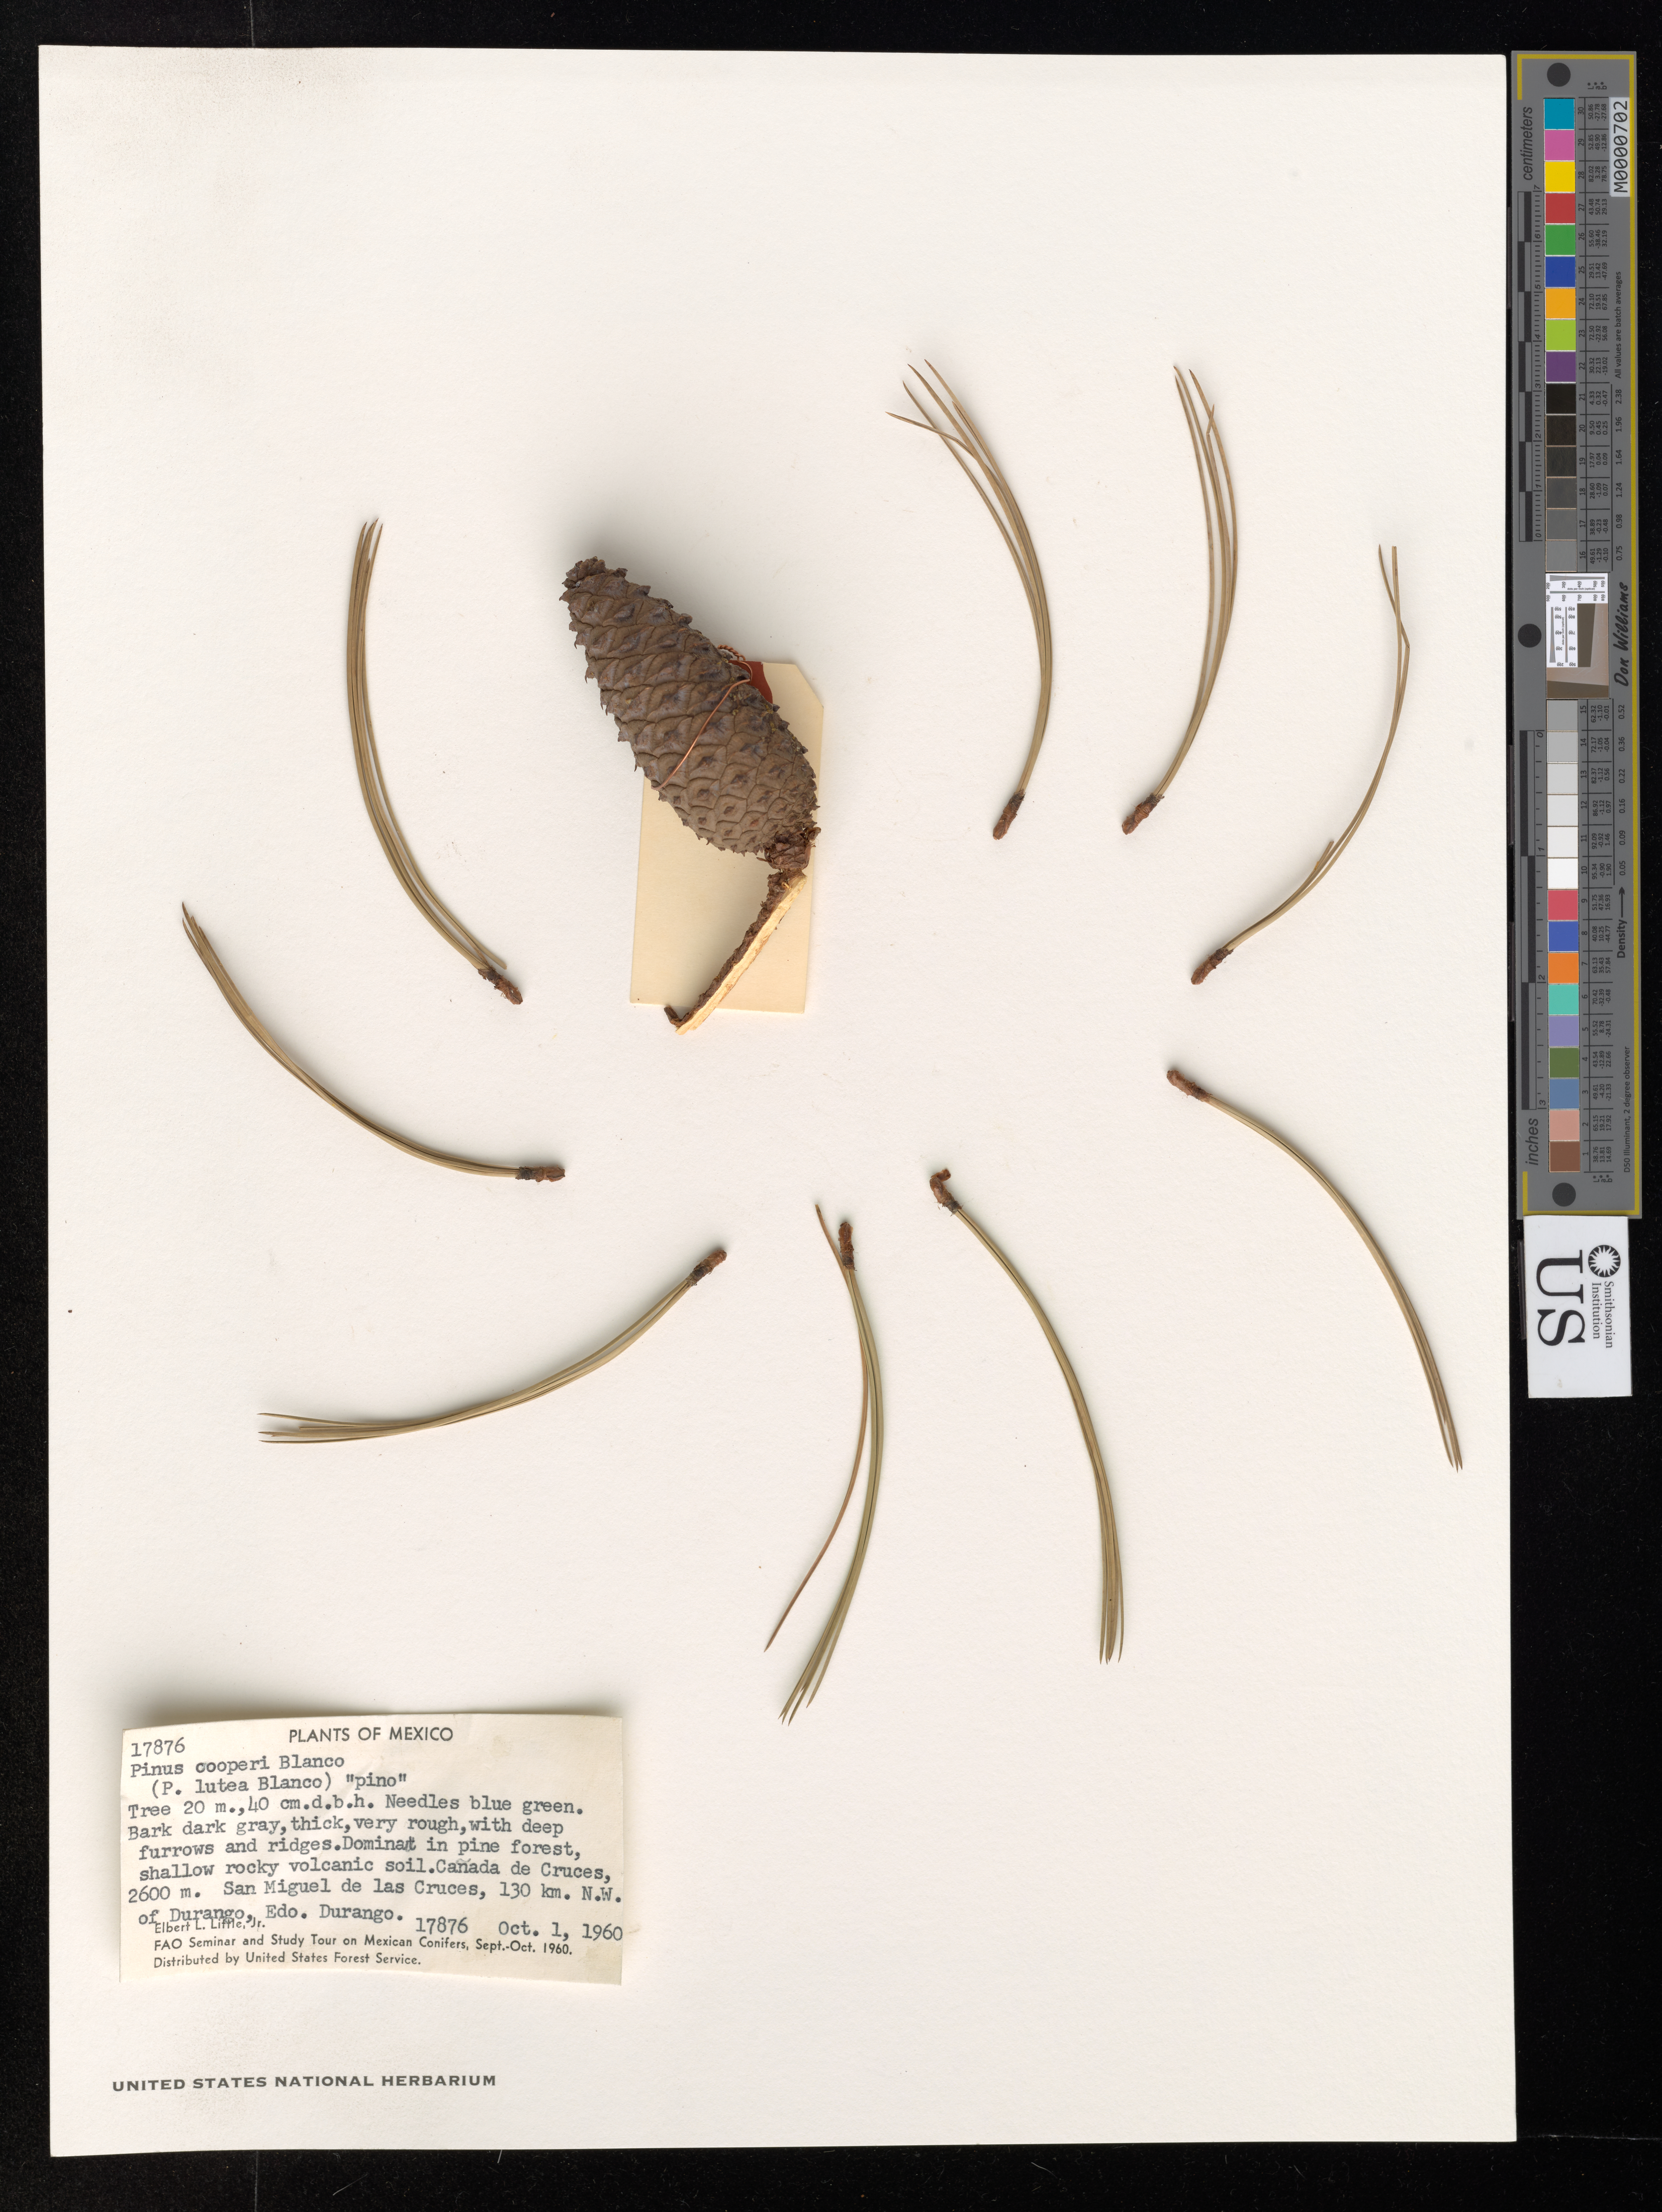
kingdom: Plantae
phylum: Tracheophyta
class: Pinopsida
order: Pinales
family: Pinaceae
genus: Pinus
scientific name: Pinus cooperi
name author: C.E. Blanco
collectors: E. L. Little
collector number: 17876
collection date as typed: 01 Oct 1960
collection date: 1960-10-01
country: Mexico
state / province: Durango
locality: Cañada de Cruces, San Miguel de las Cruces, 130 km. NW of Durango, Edo. Durango.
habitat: Dominant in Pine forest, shallow rocky volcanic soil.